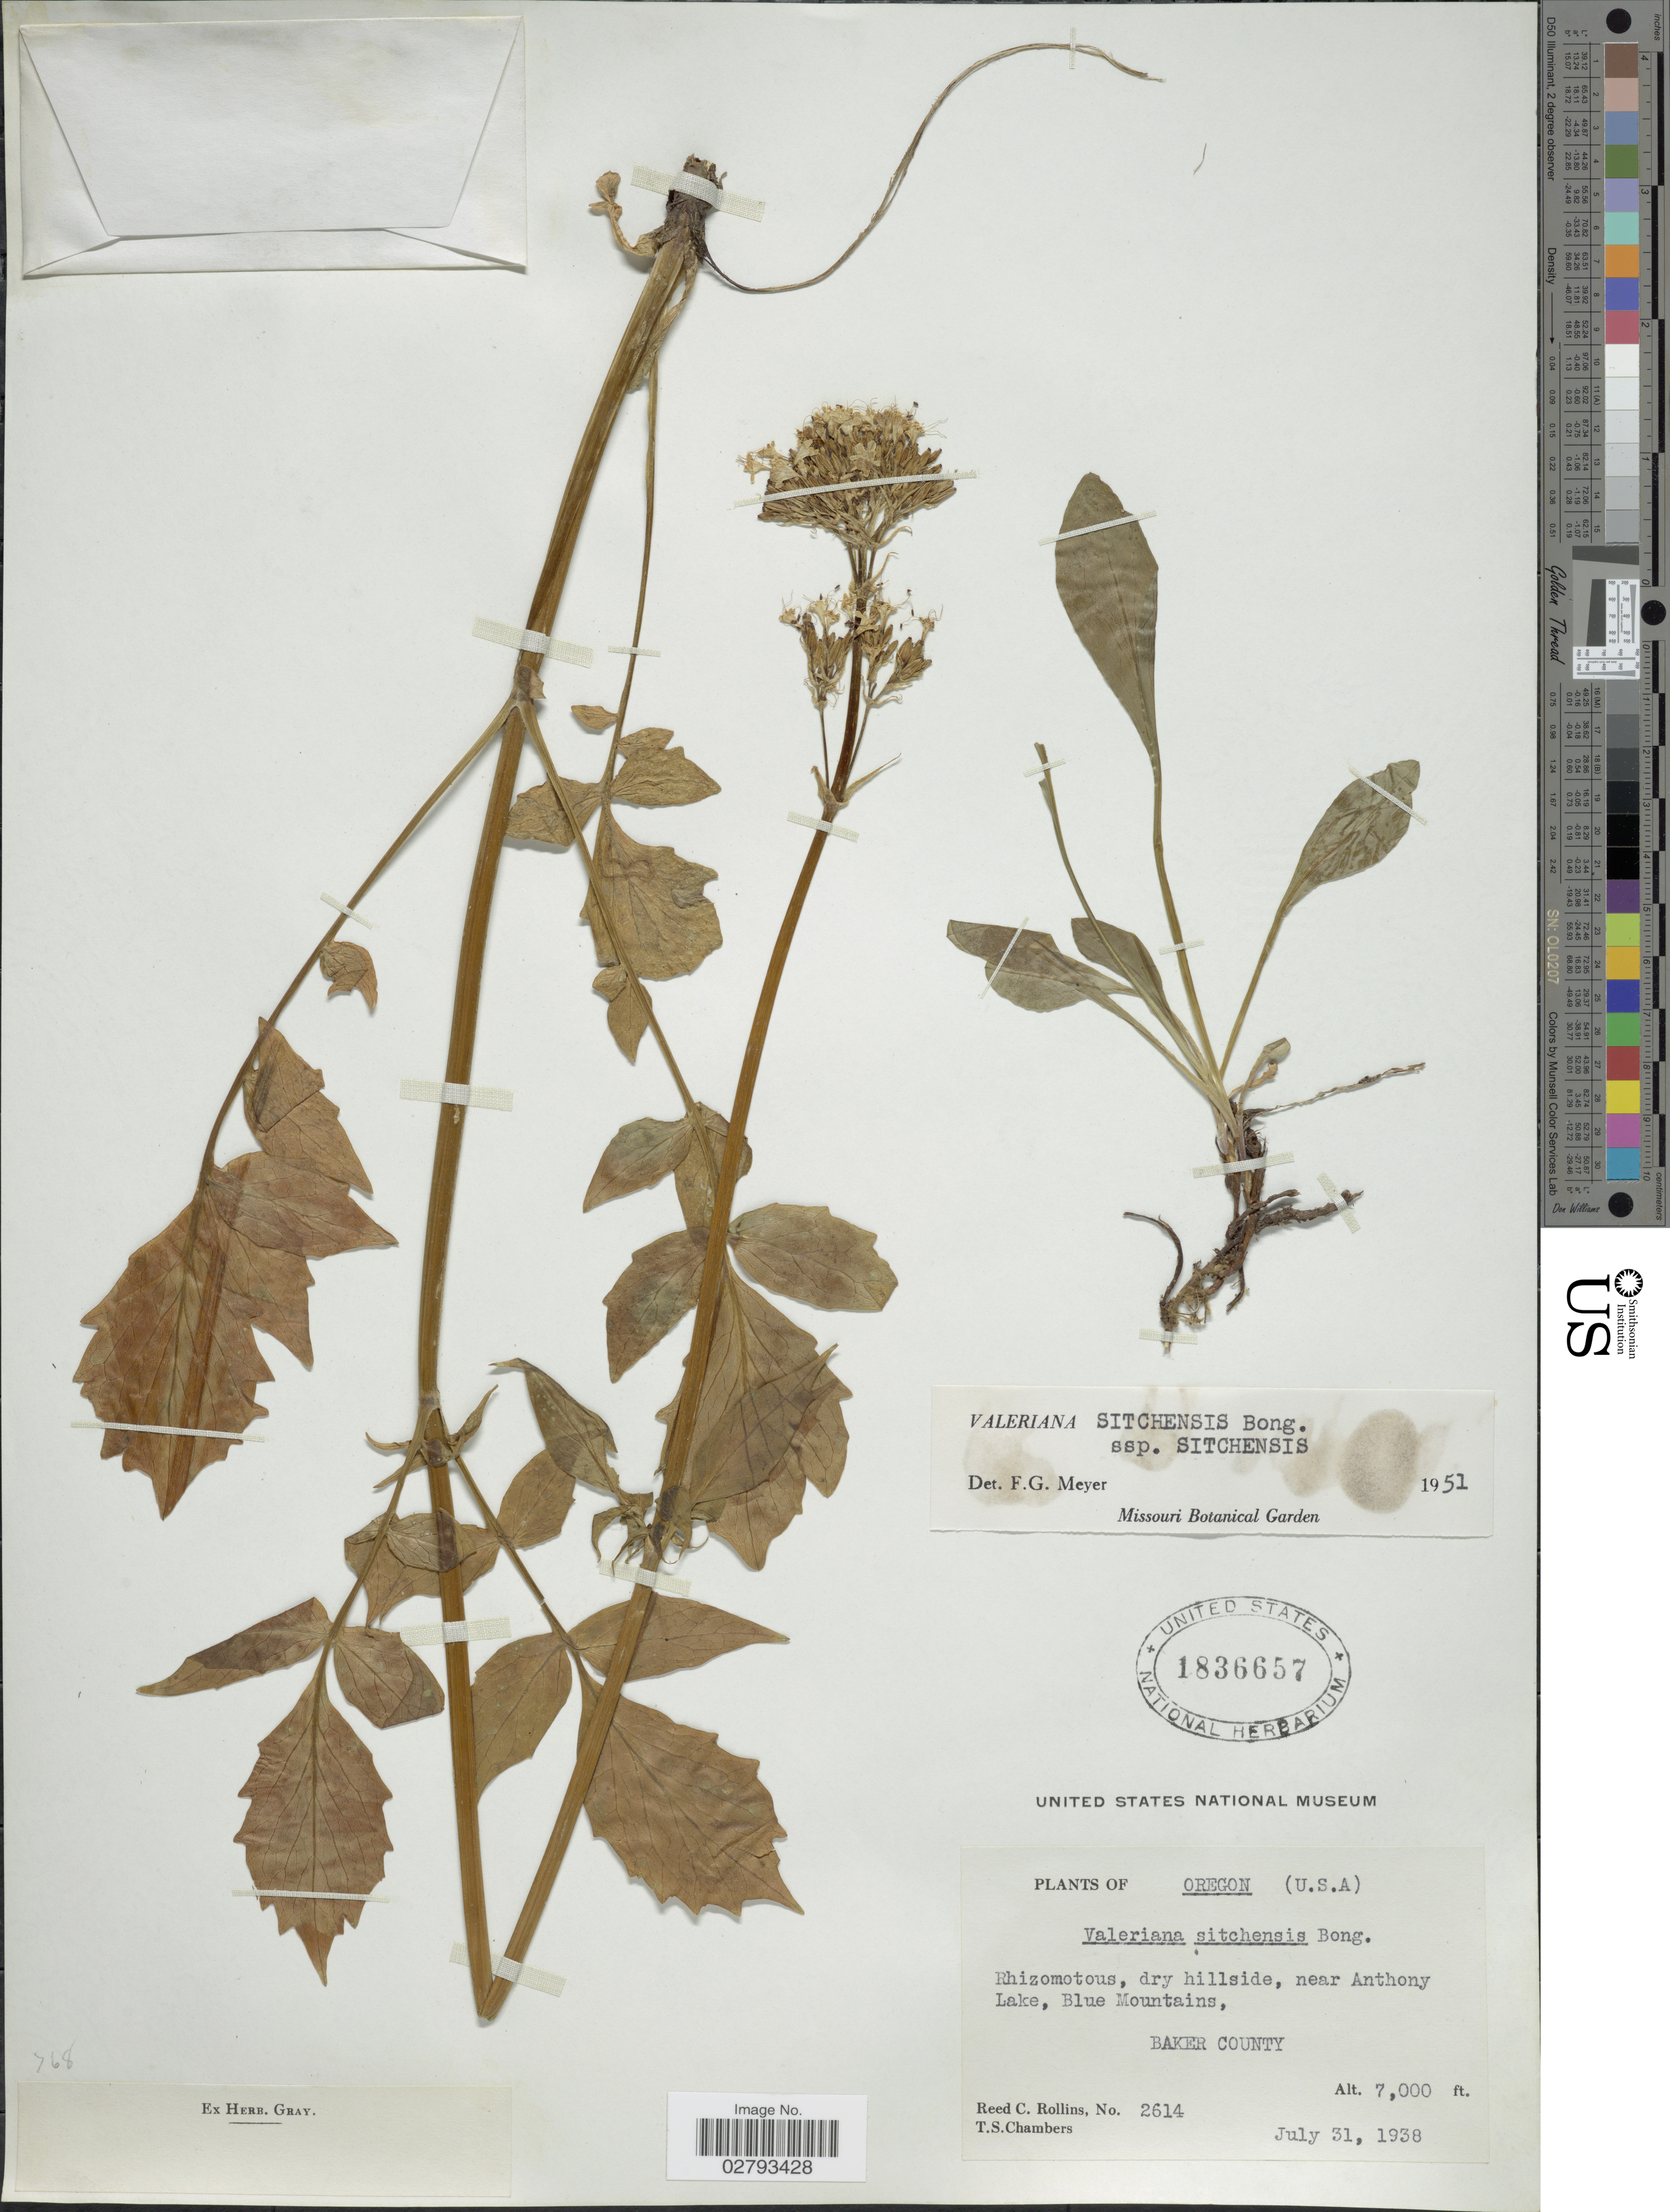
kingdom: Plantae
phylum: Tracheophyta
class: Magnoliopsida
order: Dipsacales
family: Caprifoliaceae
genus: Valeriana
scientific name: Valeriana sitchensis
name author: Bong.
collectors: R. C. Rollins & T. Chambers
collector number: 2614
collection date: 1938-07-31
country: United States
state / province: Oregon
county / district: Baker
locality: Near Anthony Lake, Blue Mountains, Baker County.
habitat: dry hillside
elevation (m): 2134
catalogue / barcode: US 1836657